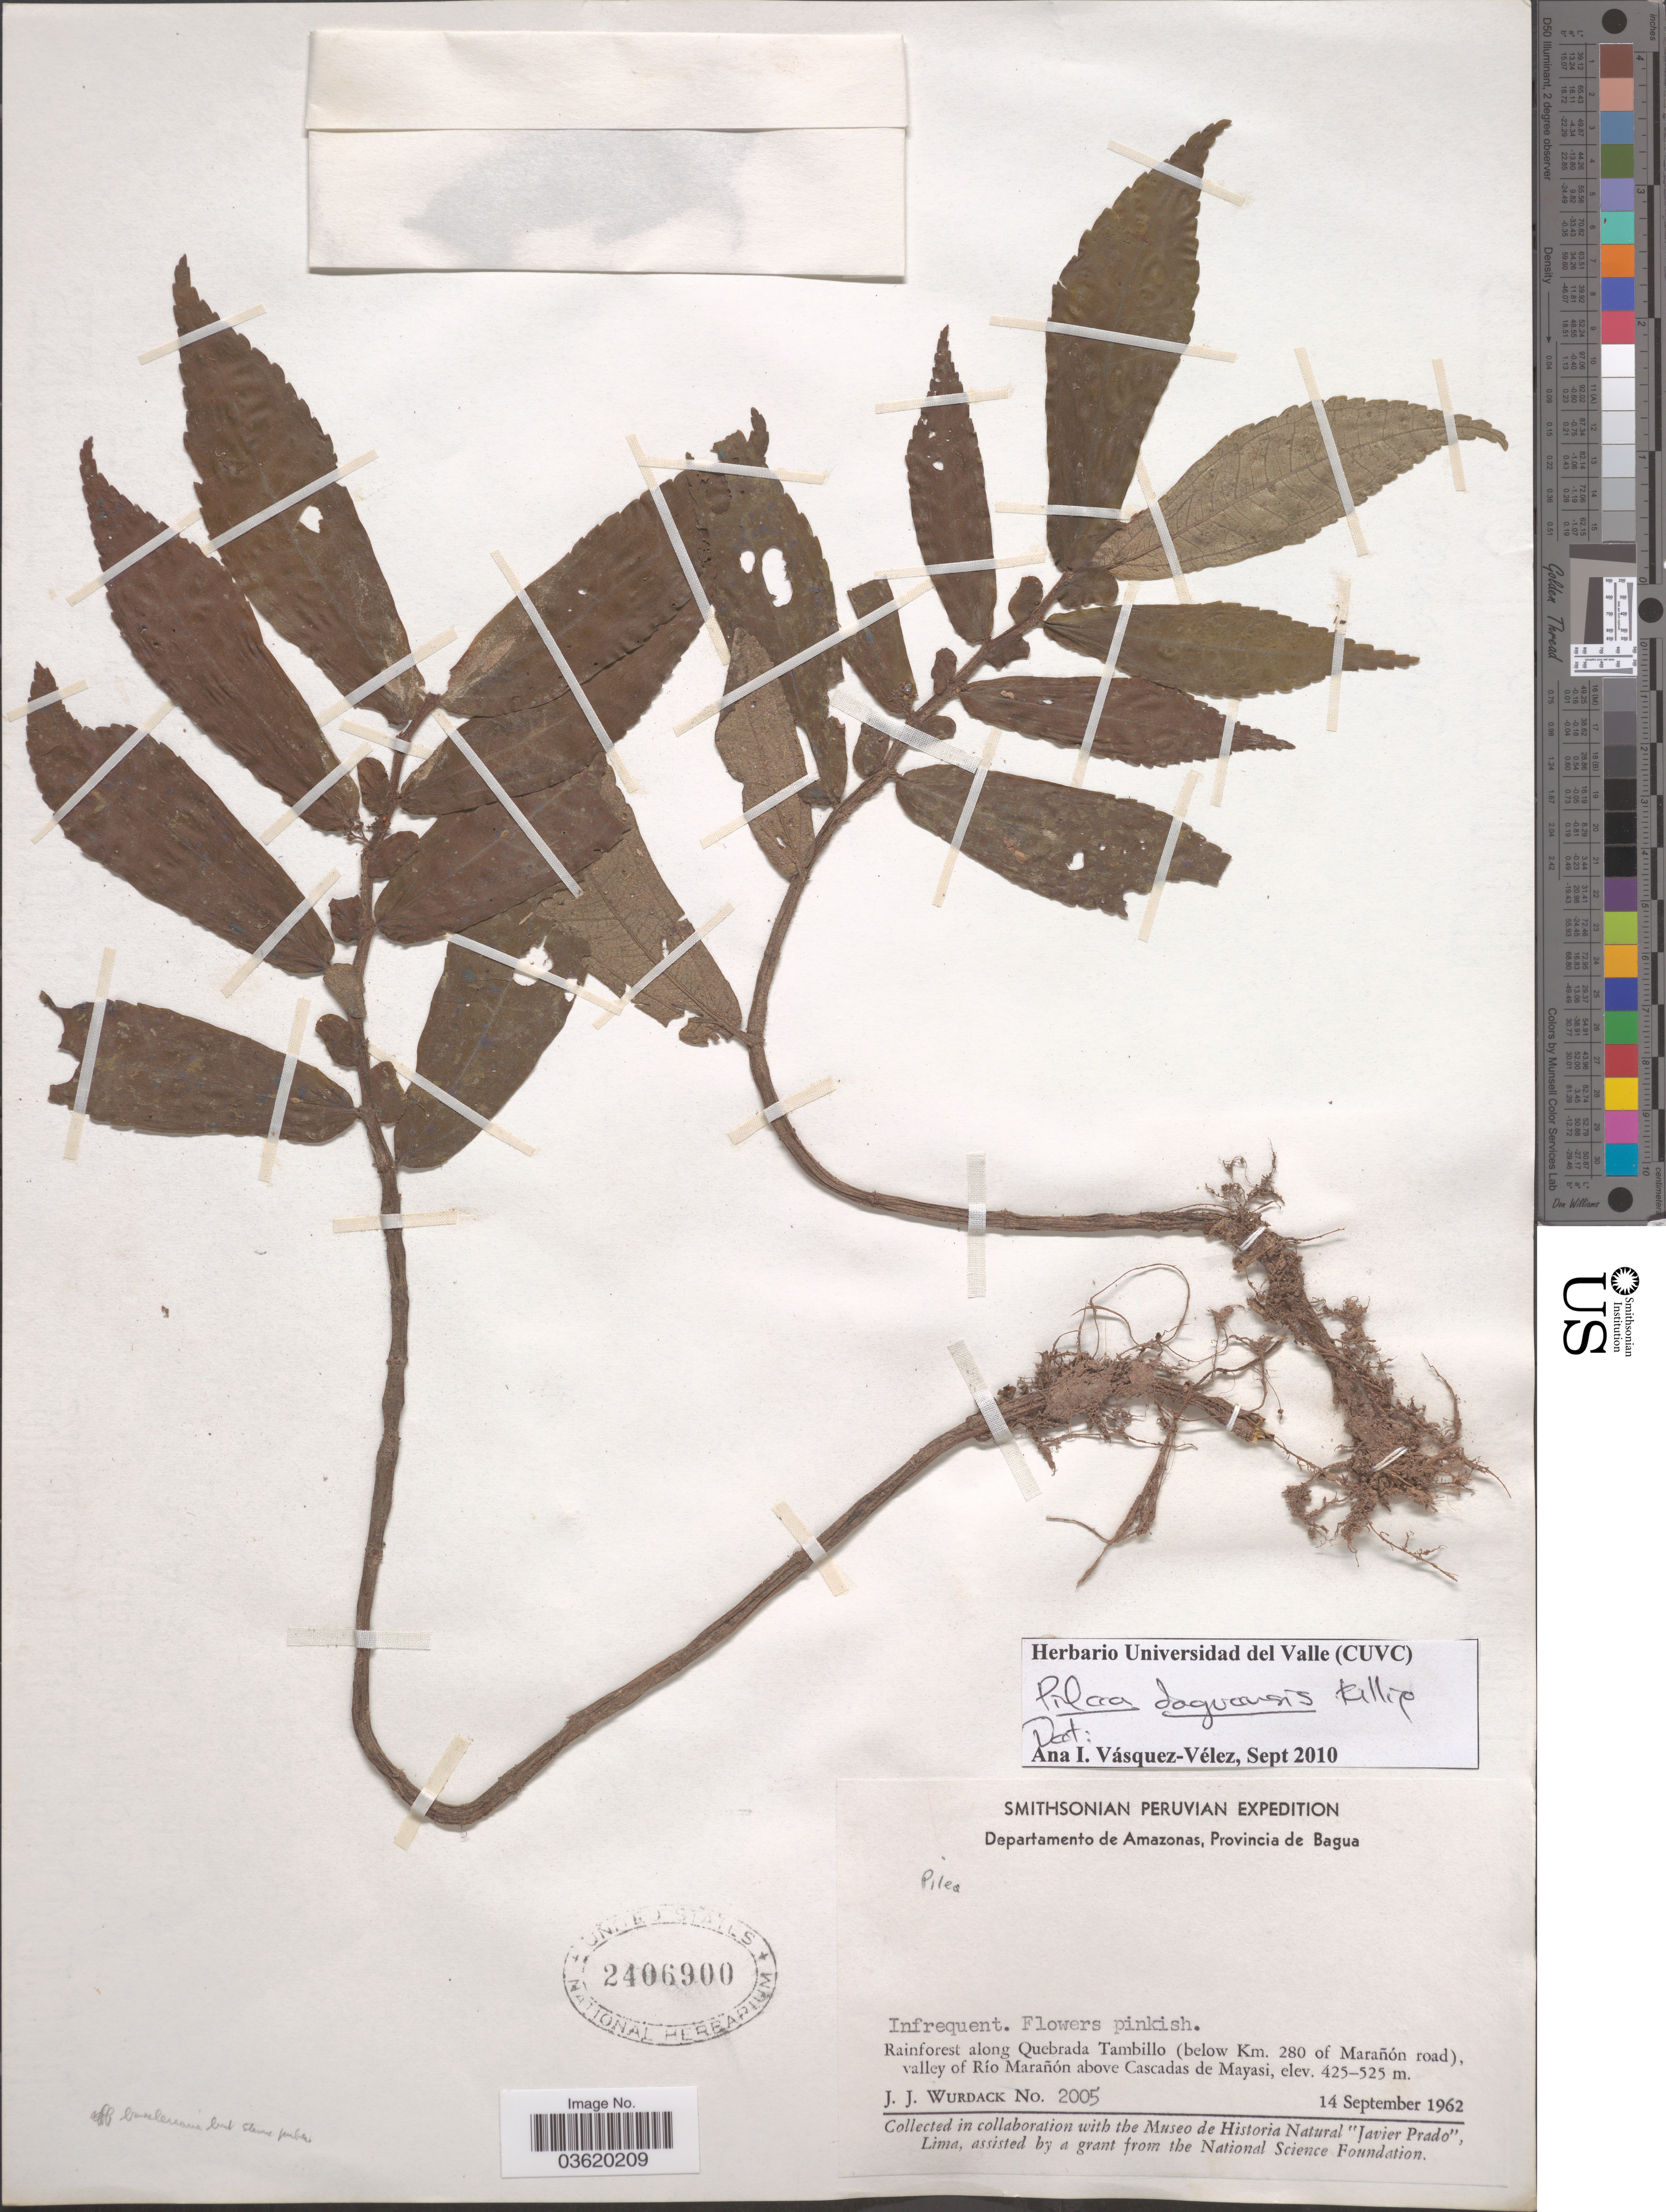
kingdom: Plantae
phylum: Tracheophyta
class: Magnoliopsida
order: Rosales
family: Urticaceae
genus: Pilea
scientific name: Pilea daguensis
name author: Killip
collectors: J. J. Wurdack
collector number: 2005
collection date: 1962-09-14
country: Peru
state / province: Amazonas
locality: Departamento de Amazonas, Provincia de Bagua. Rainforest along Quebrada Tambillo (below Km. 280 of Marañón road), valley of Río Marañón above Cascades de Mayasi.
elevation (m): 425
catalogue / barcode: US 2406900